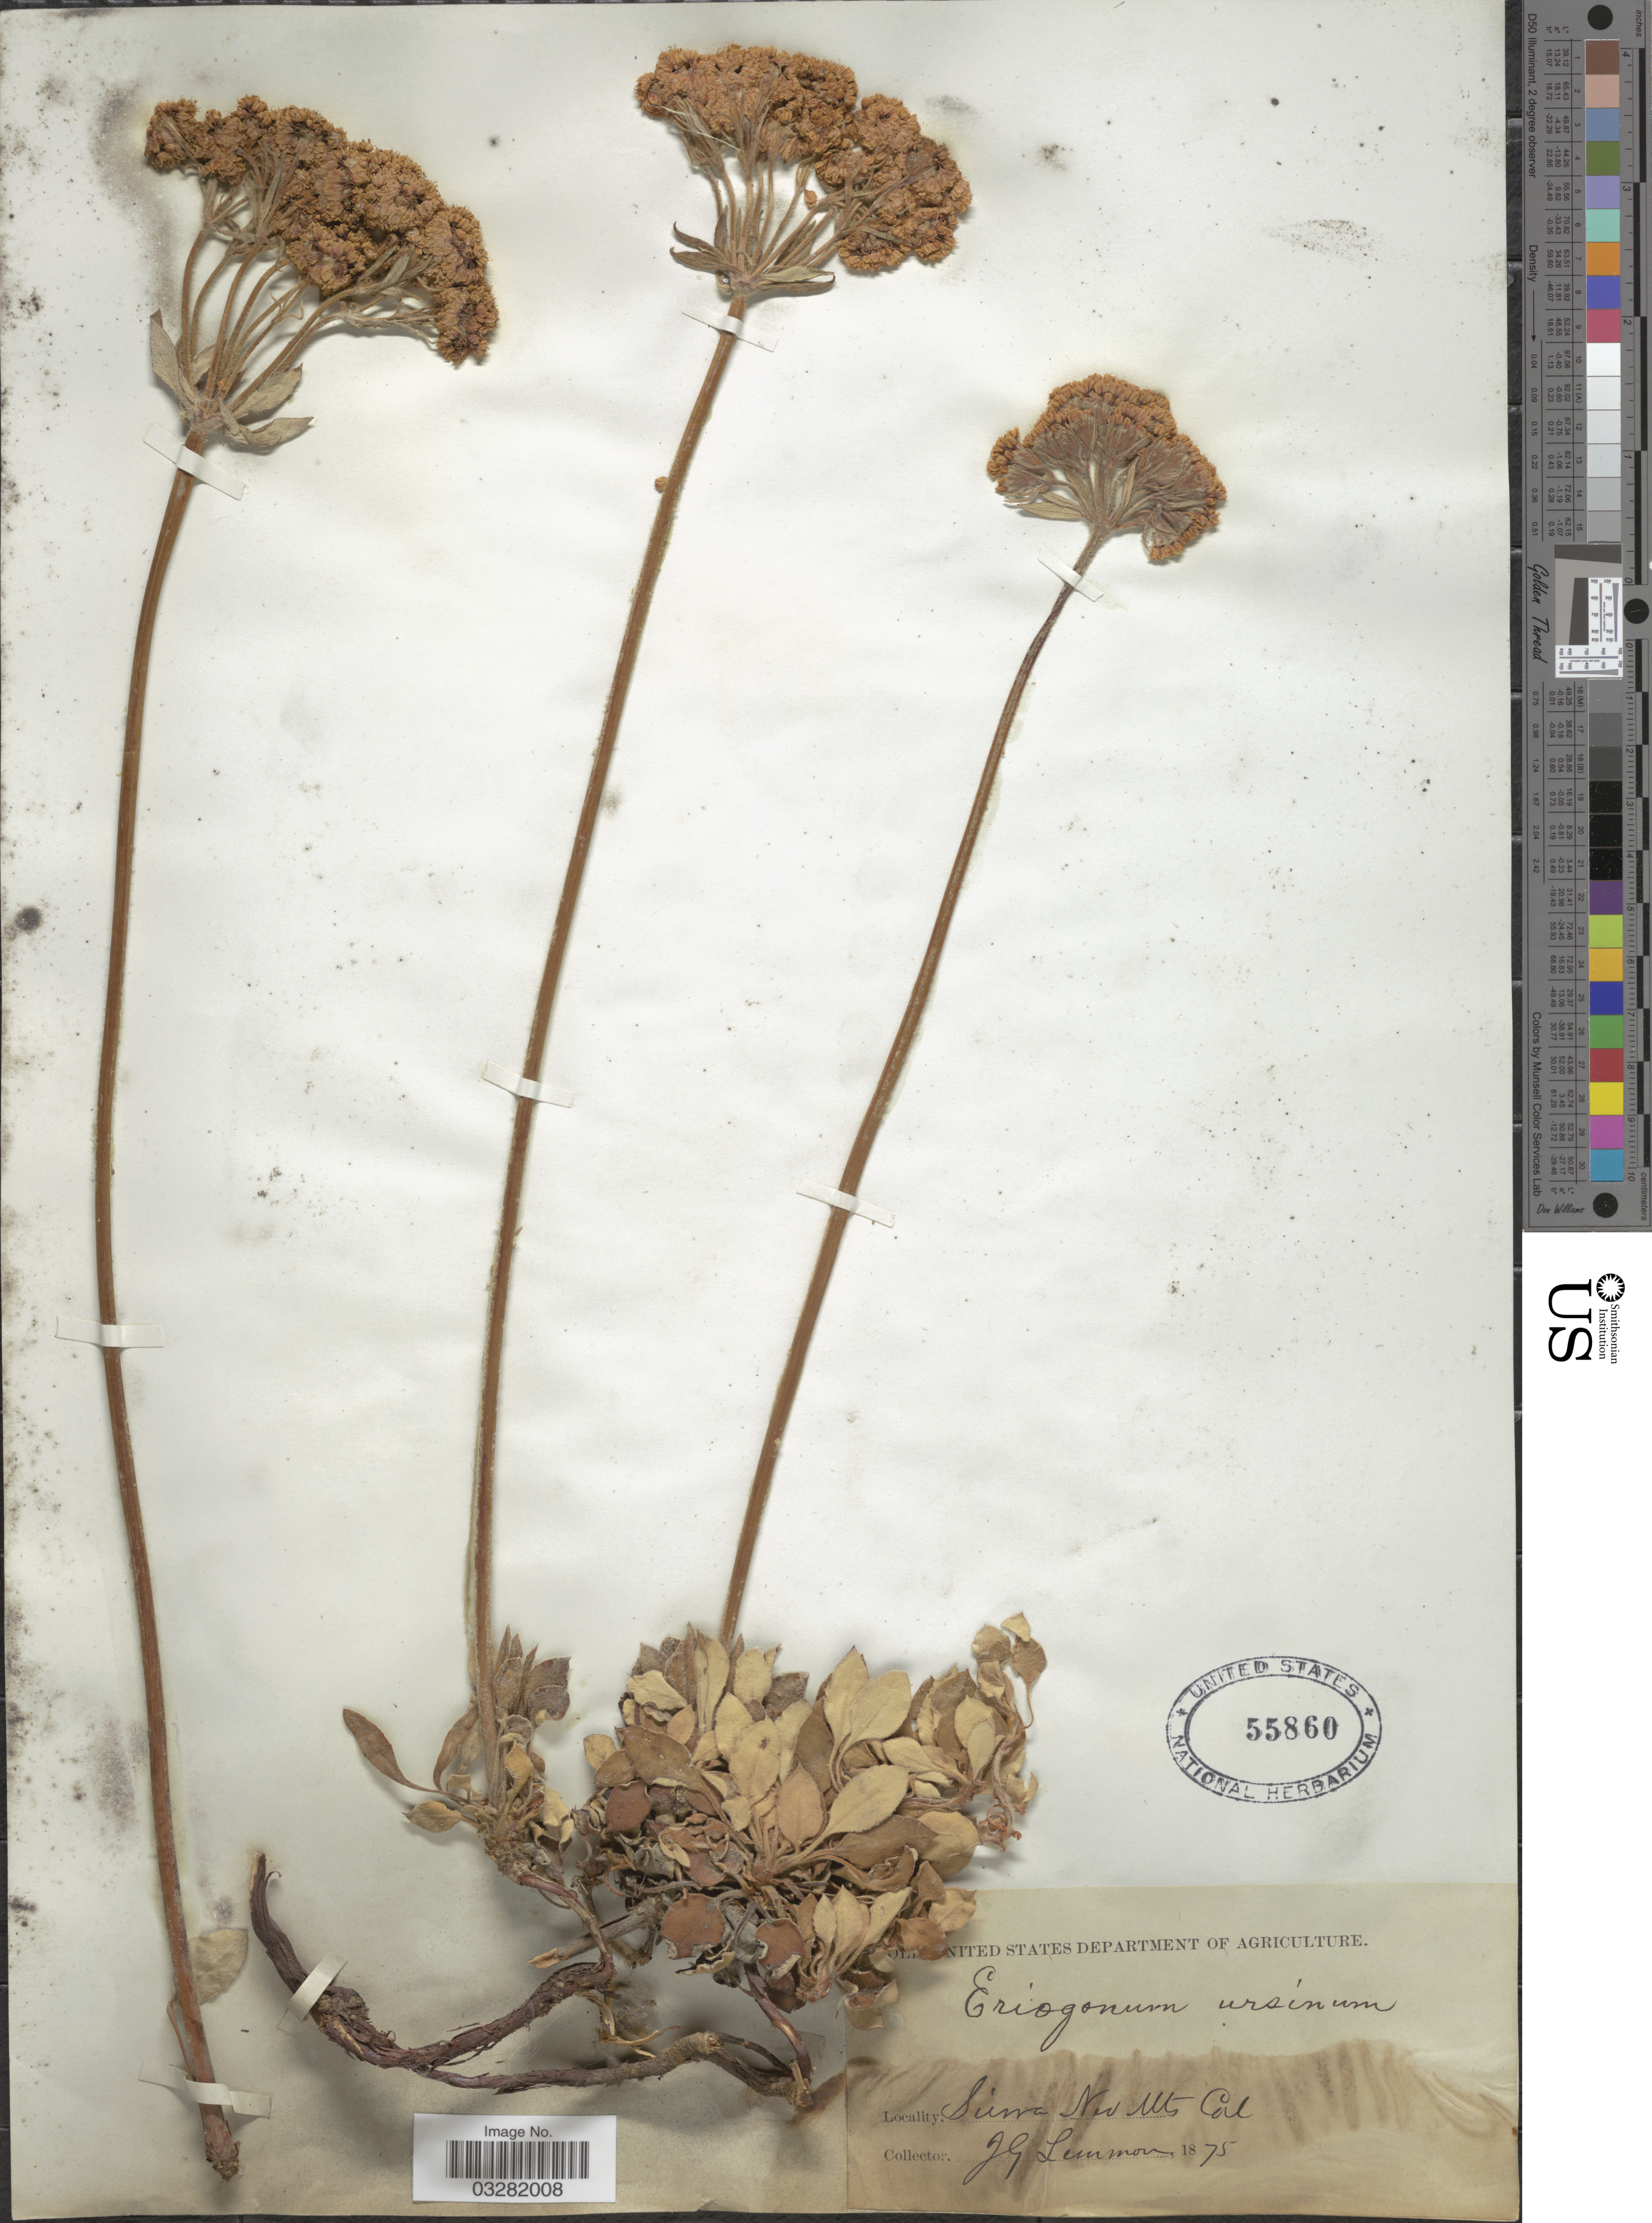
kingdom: Plantae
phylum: Tracheophyta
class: Magnoliopsida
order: Caryophyllales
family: Polygonaceae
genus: Eriogonum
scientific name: Eriogonum ursinum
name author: S. Watson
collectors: J. Lemmon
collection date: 1875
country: United States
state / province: California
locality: Sierra Nev Mts.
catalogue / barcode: US 55860